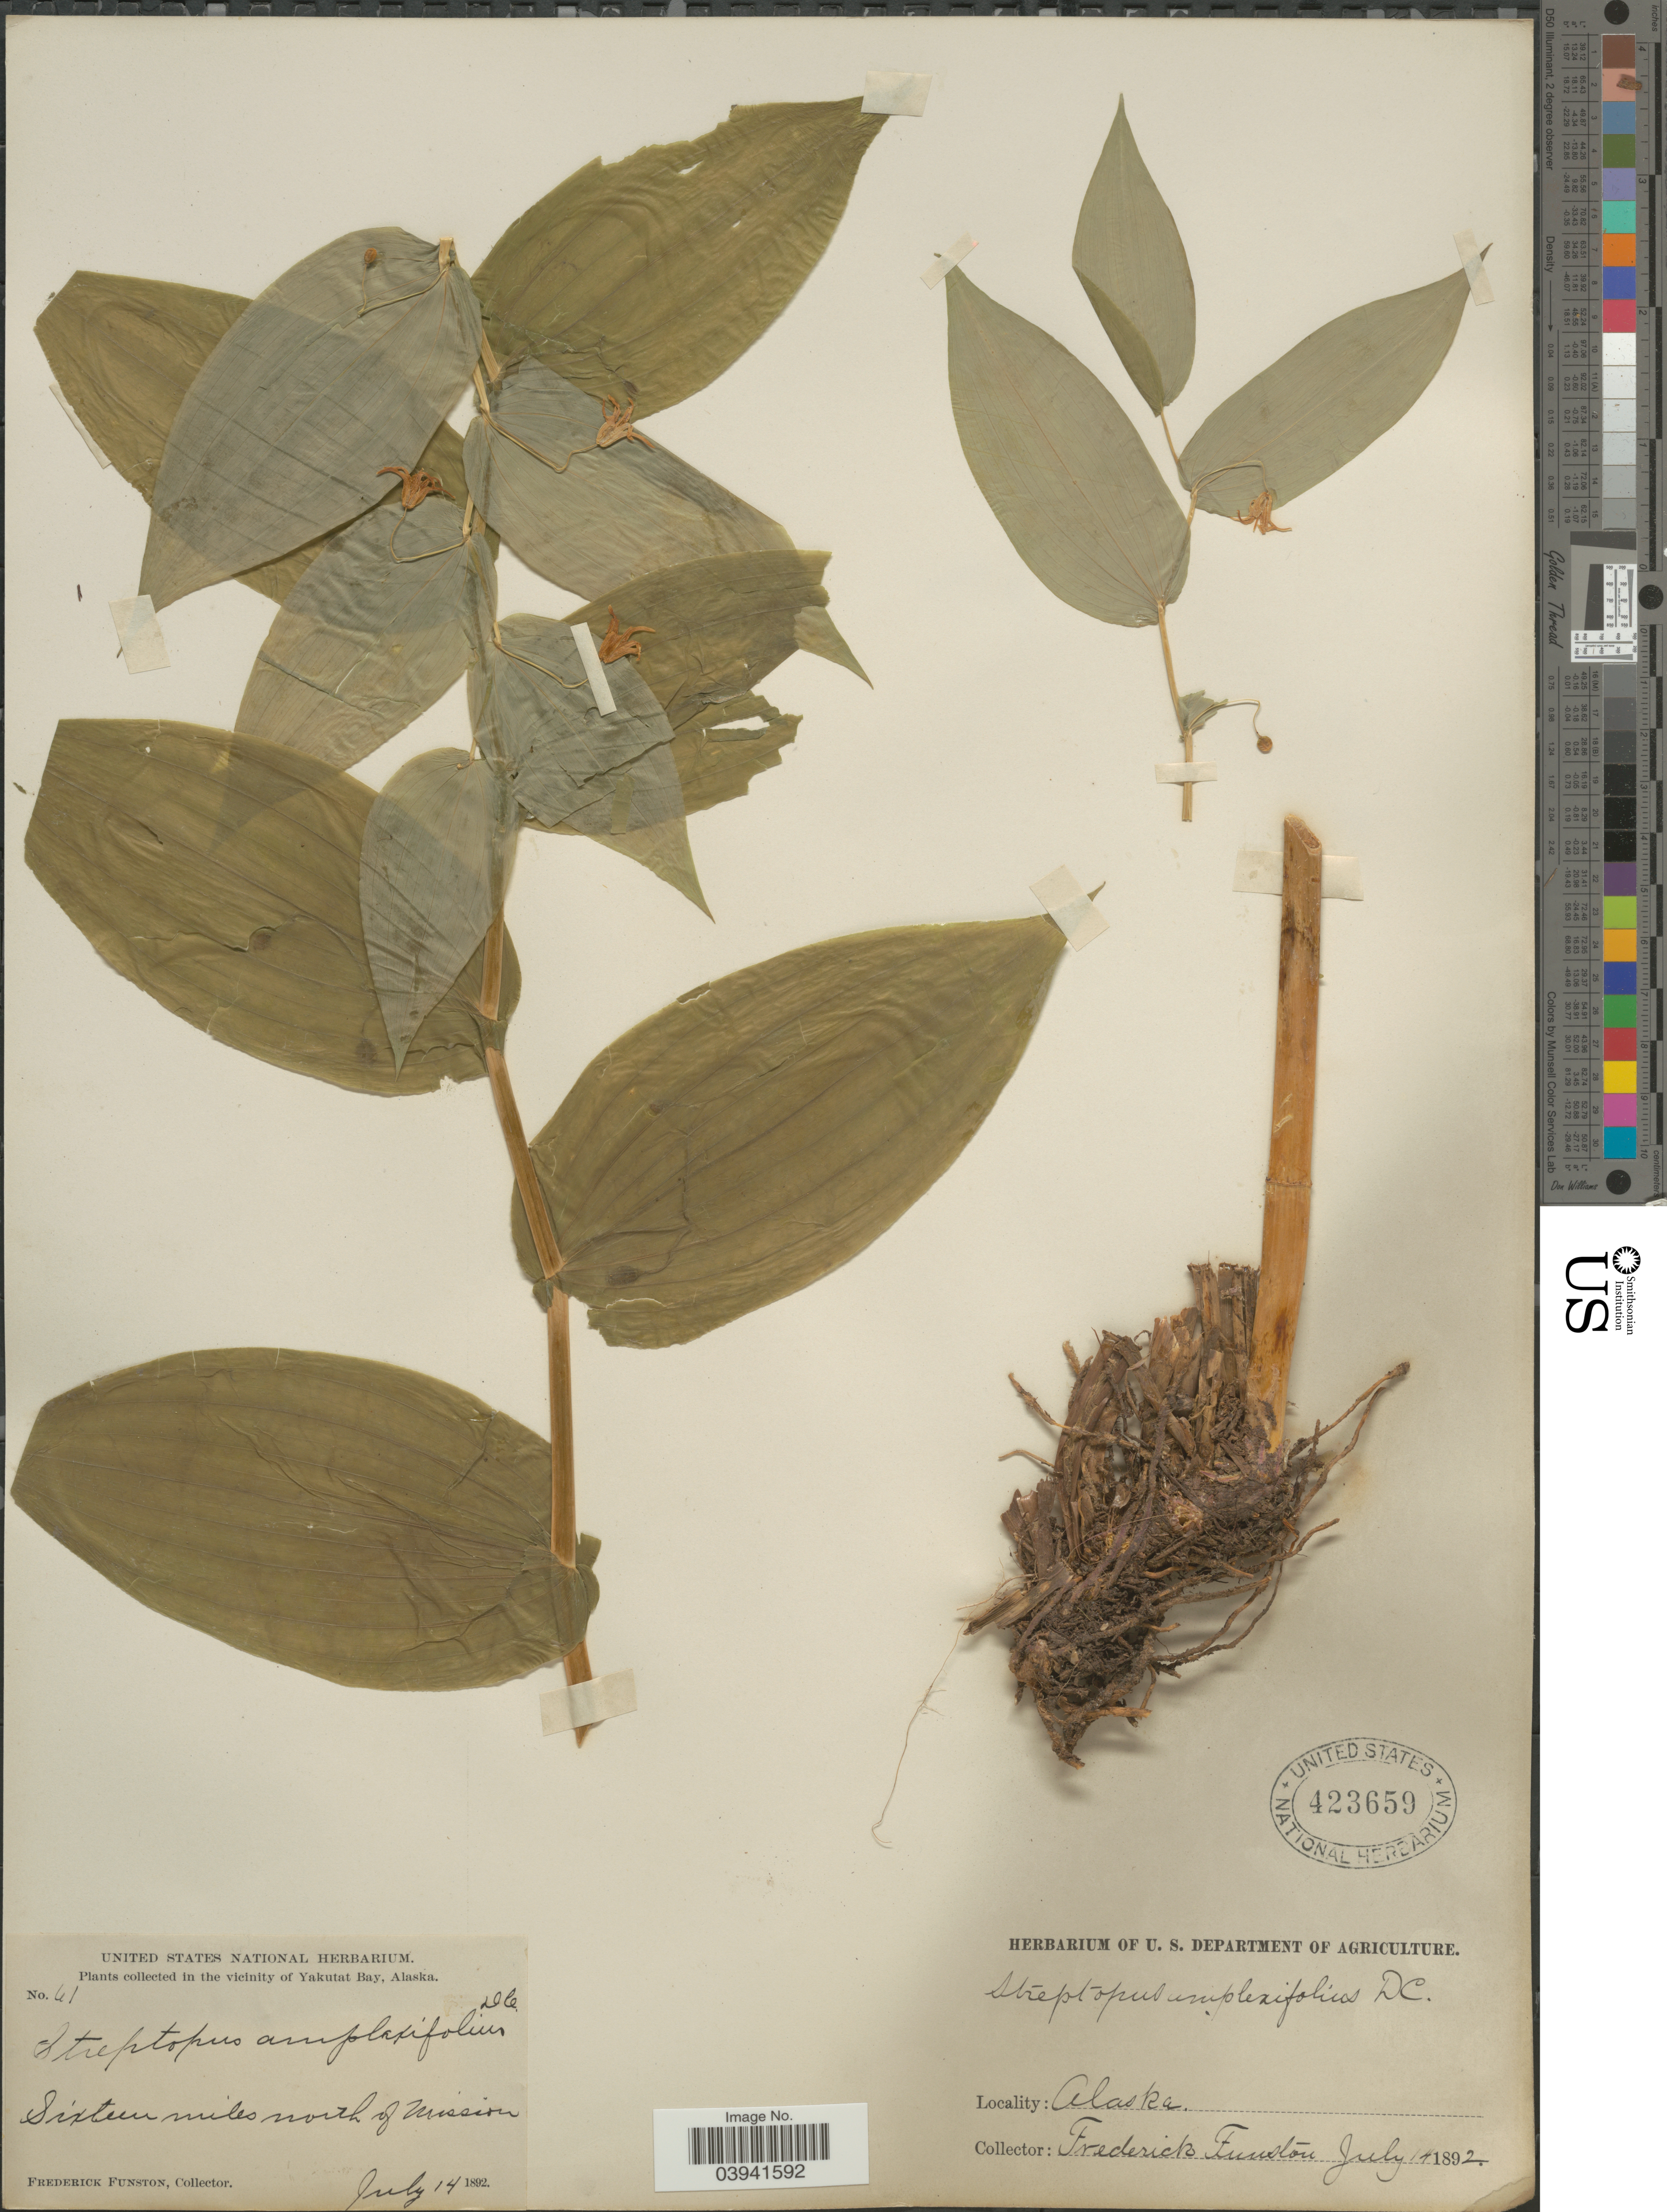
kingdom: Plantae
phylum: Tracheophyta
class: Liliopsida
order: Liliales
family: Liliaceae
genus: Streptopus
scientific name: Streptopus amplexifolius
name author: (L.) DC.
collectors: F. Funston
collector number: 61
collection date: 1892-07-14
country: United States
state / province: Alaska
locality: In the vicinity of Yakutat Bay. Sixteen miles north of Mission.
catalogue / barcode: US 423659